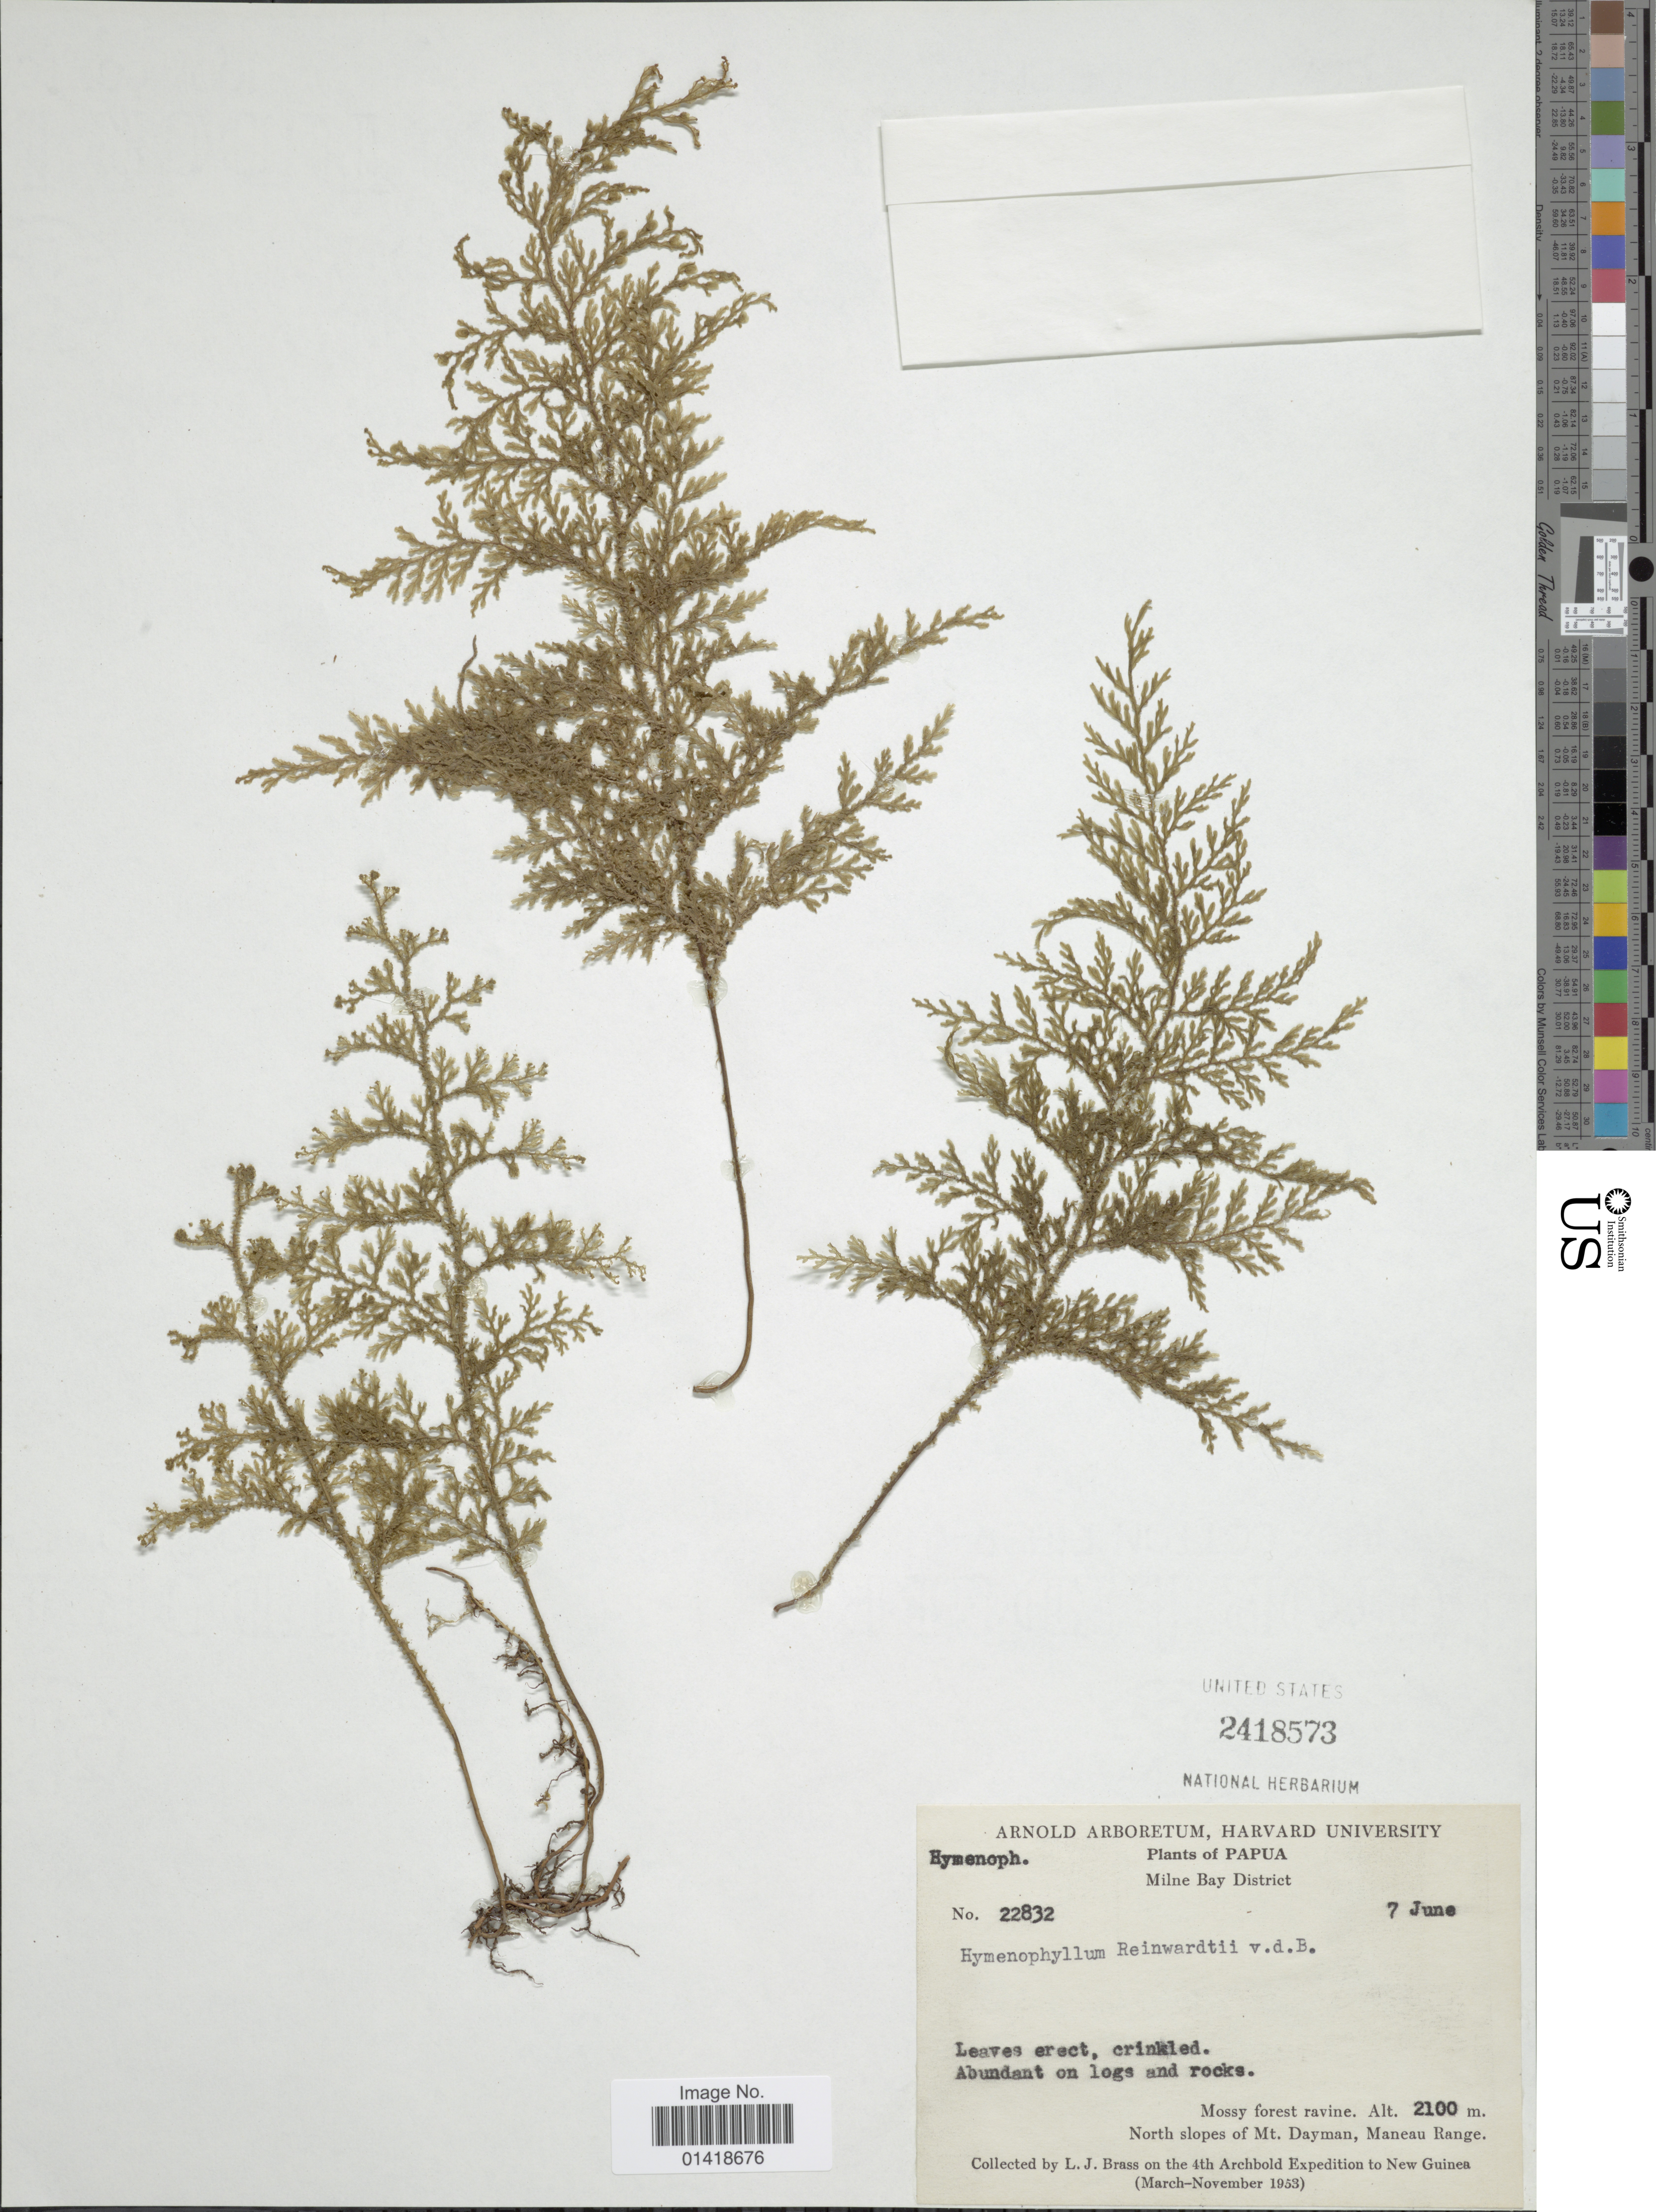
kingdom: Plantae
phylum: Tracheophyta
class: Polypodiopsida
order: Hymenophyllales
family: Hymenophyllaceae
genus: Hymenophyllum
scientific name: Hymenophyllum reinwardtii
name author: Bosch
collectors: L. J. Brass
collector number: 228532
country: Papua New Guinea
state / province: Milne Bay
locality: Milne Bay District. Mossy forest ravine. North slopes of Mt. Dayman, Maneau Range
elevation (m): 2100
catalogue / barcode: US 2418573